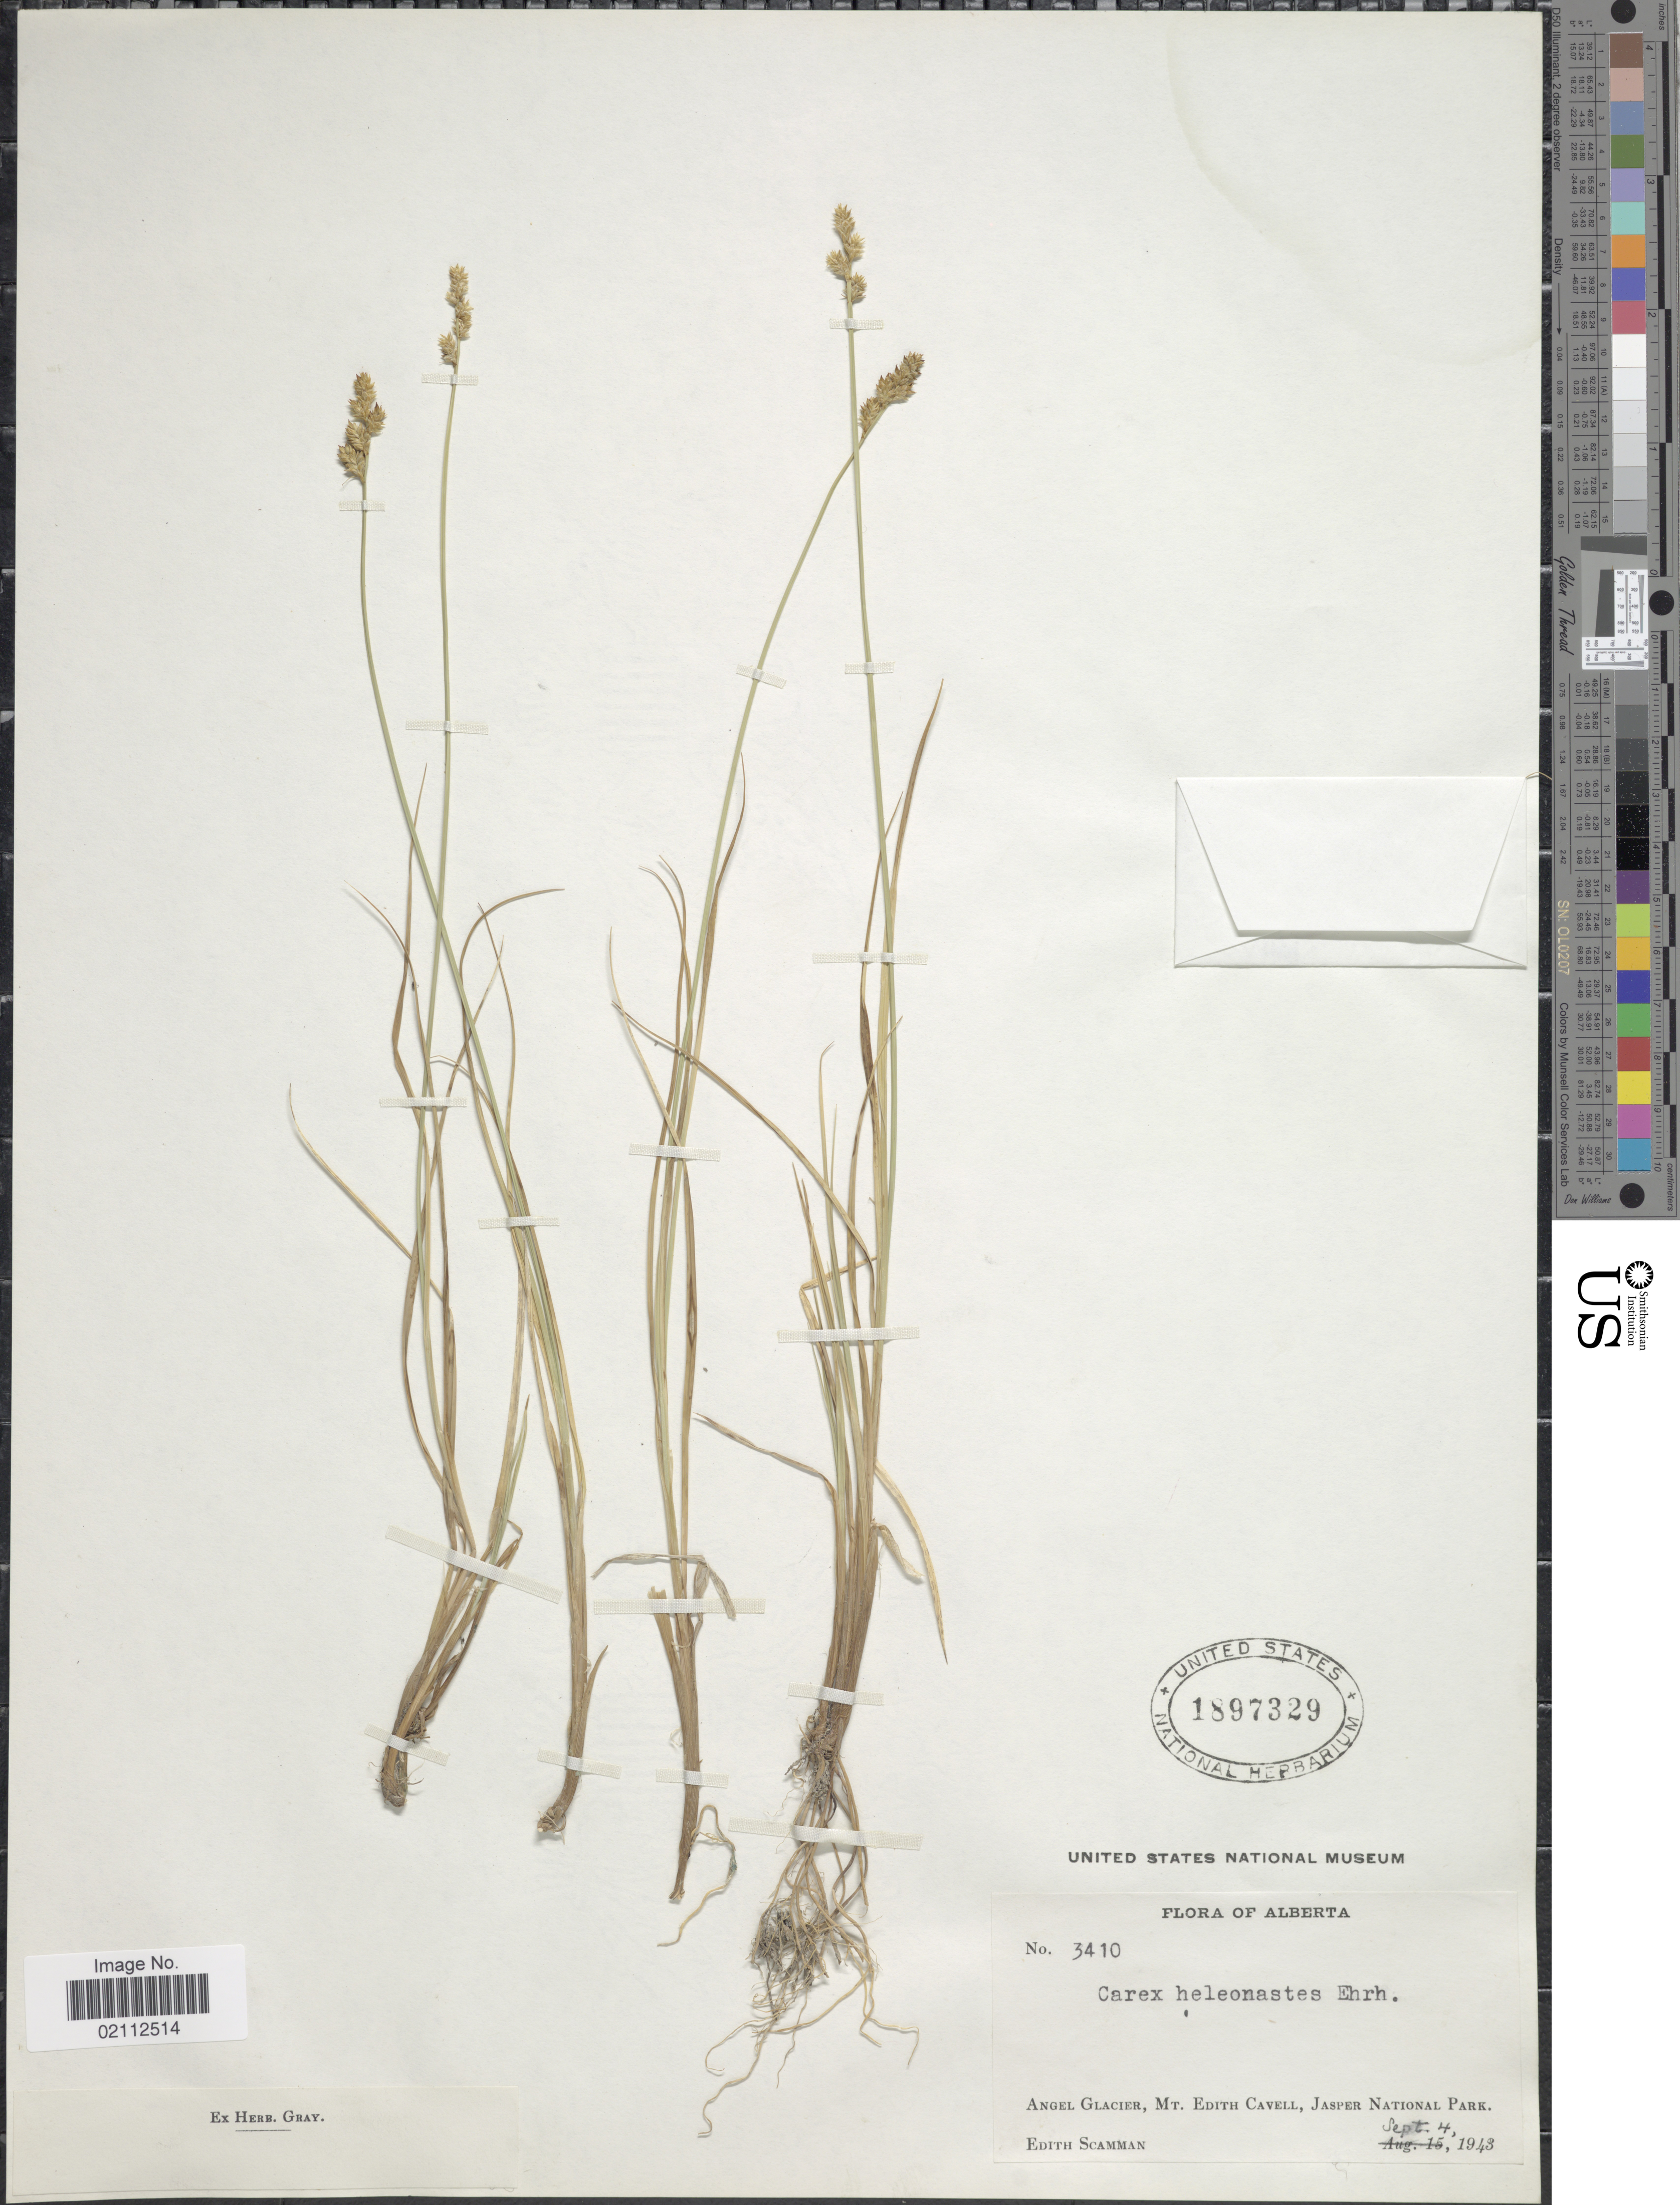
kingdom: Plantae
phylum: Tracheophyta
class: Liliopsida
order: Poales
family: Cyperaceae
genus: Carex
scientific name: Carex heleonastes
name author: Ehrh. ex L. f.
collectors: E. Scamman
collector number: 3410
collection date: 1943-09-04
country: Canada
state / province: Alberta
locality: Angel Glacier, Mt. Edith Cavell, Jasper National Park.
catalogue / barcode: US 1897329